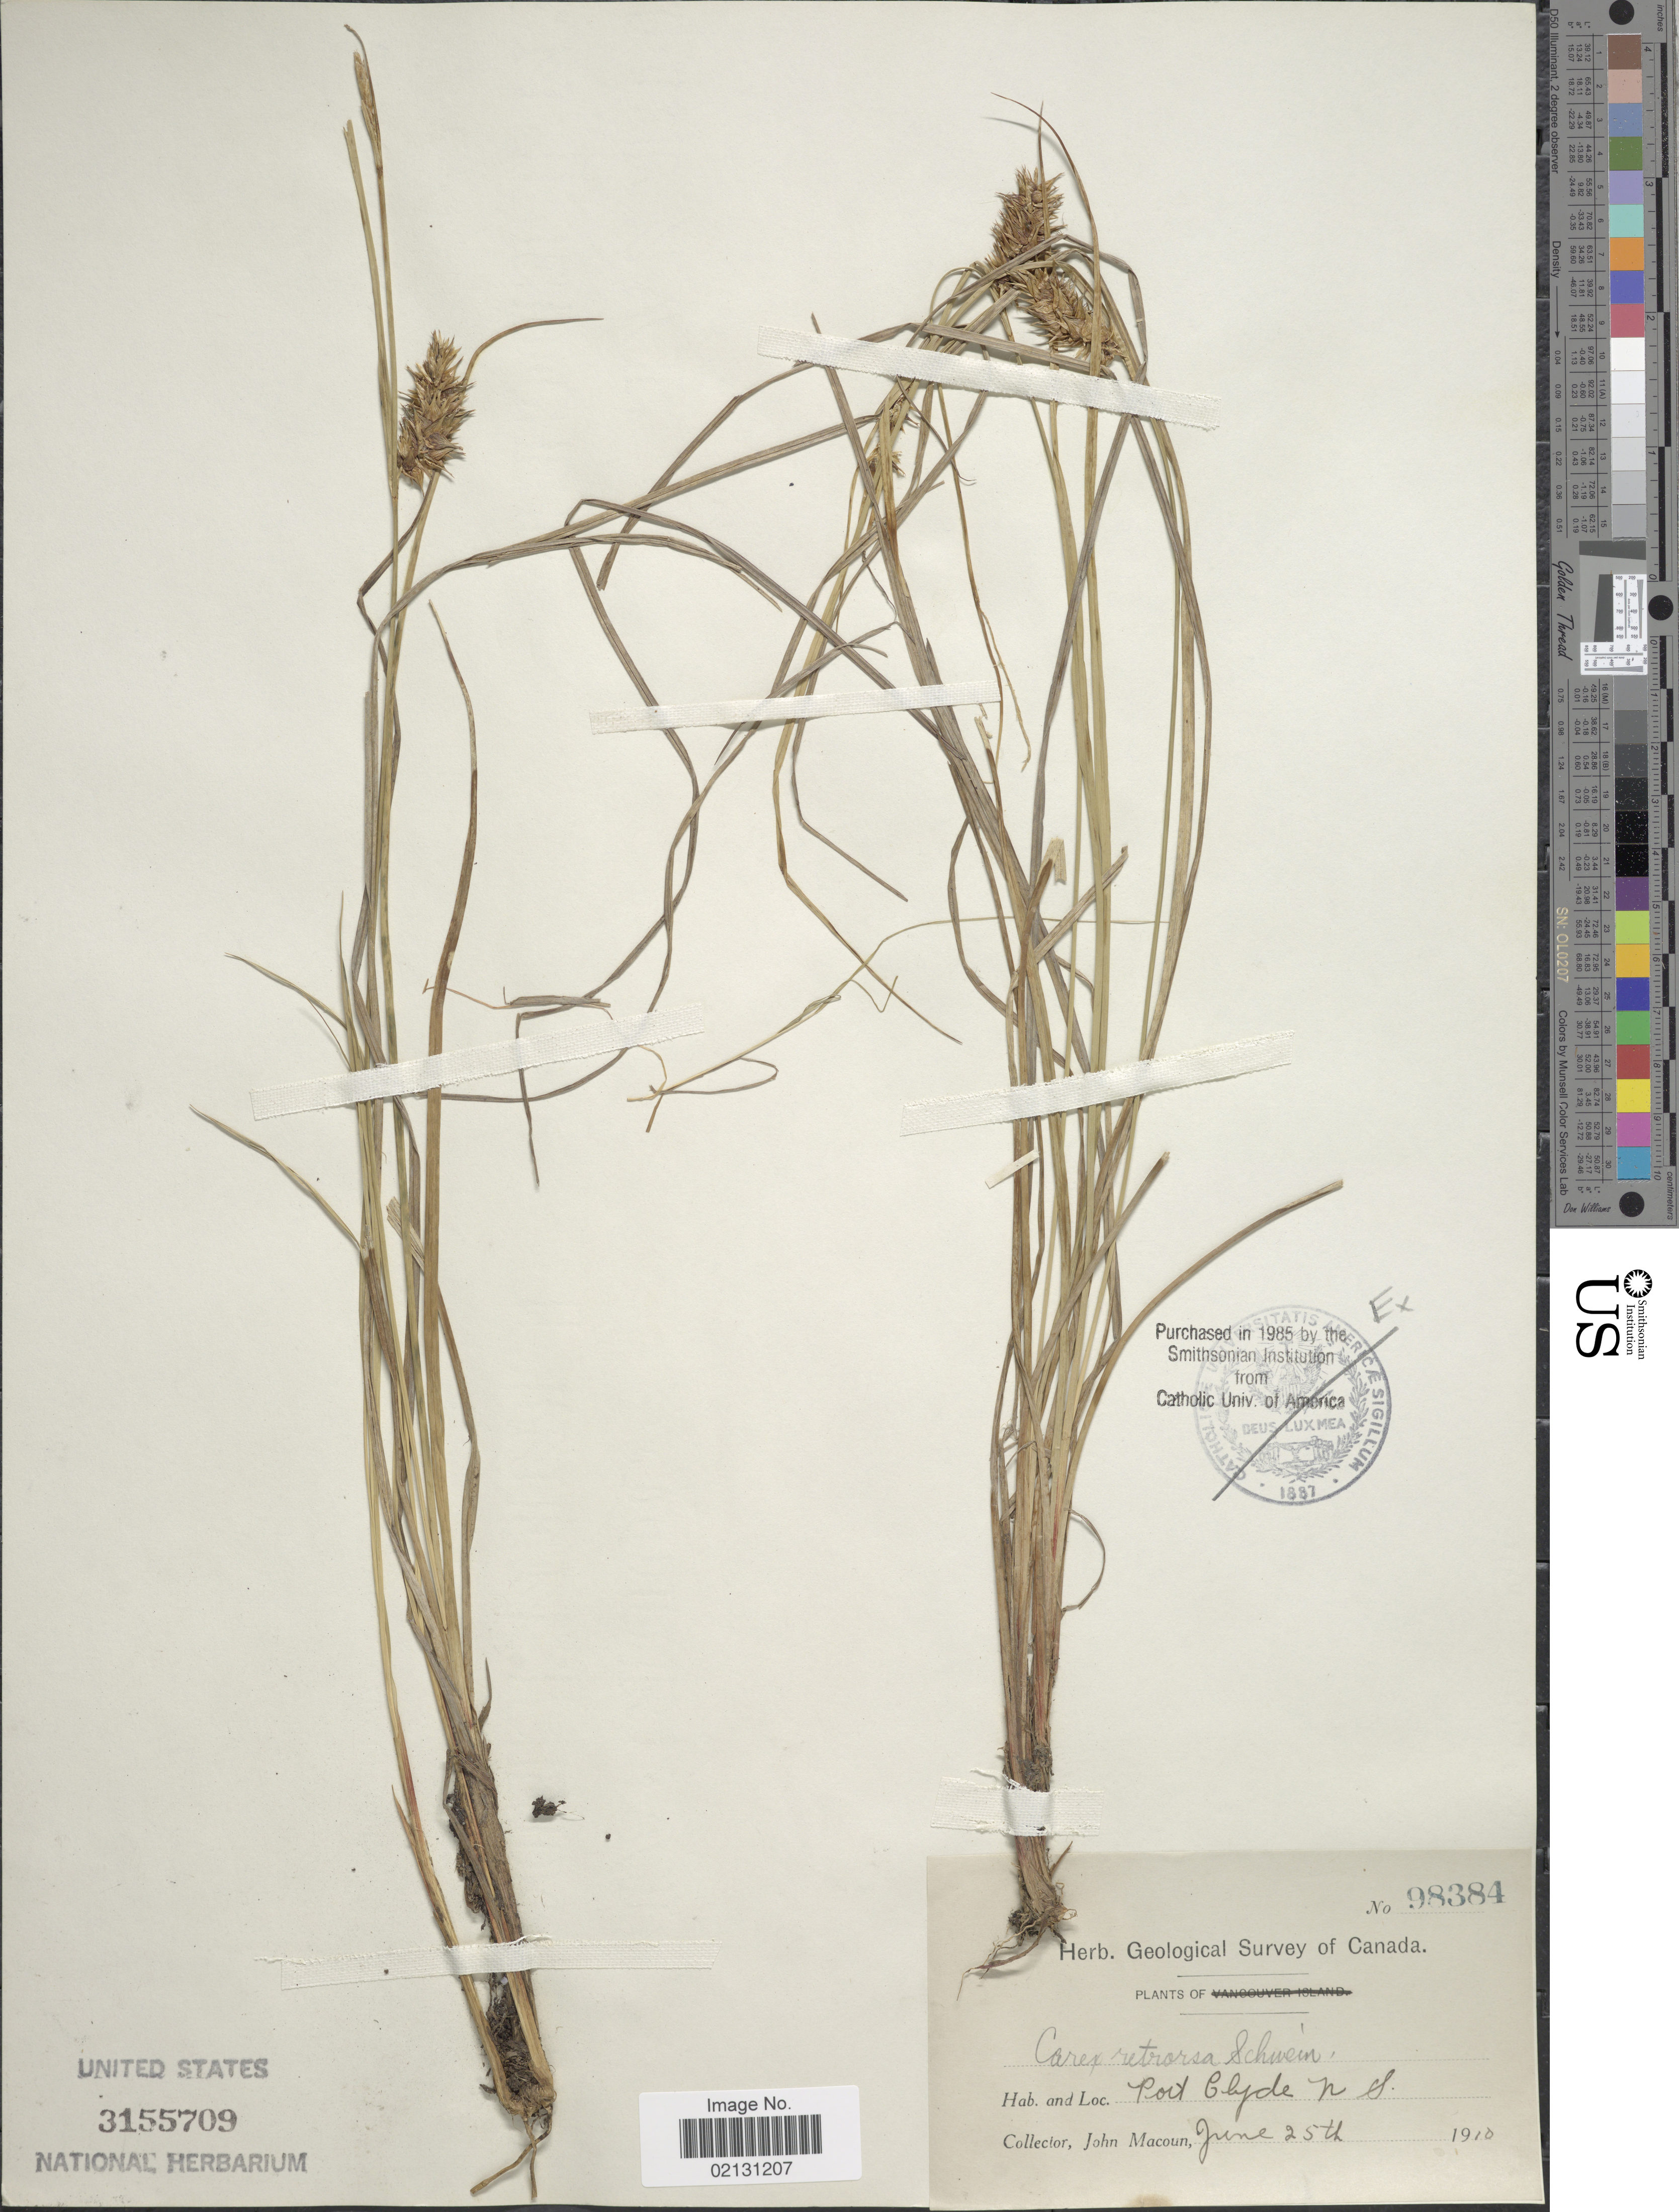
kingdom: Plantae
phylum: Tracheophyta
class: Liliopsida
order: Poales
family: Cyperaceae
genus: Carex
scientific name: Carex retrorsa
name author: Schwein.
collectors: J. Macoun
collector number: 98384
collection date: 1910-06-25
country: Canada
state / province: Nova Scotia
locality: Port Clyde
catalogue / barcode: US 3155709